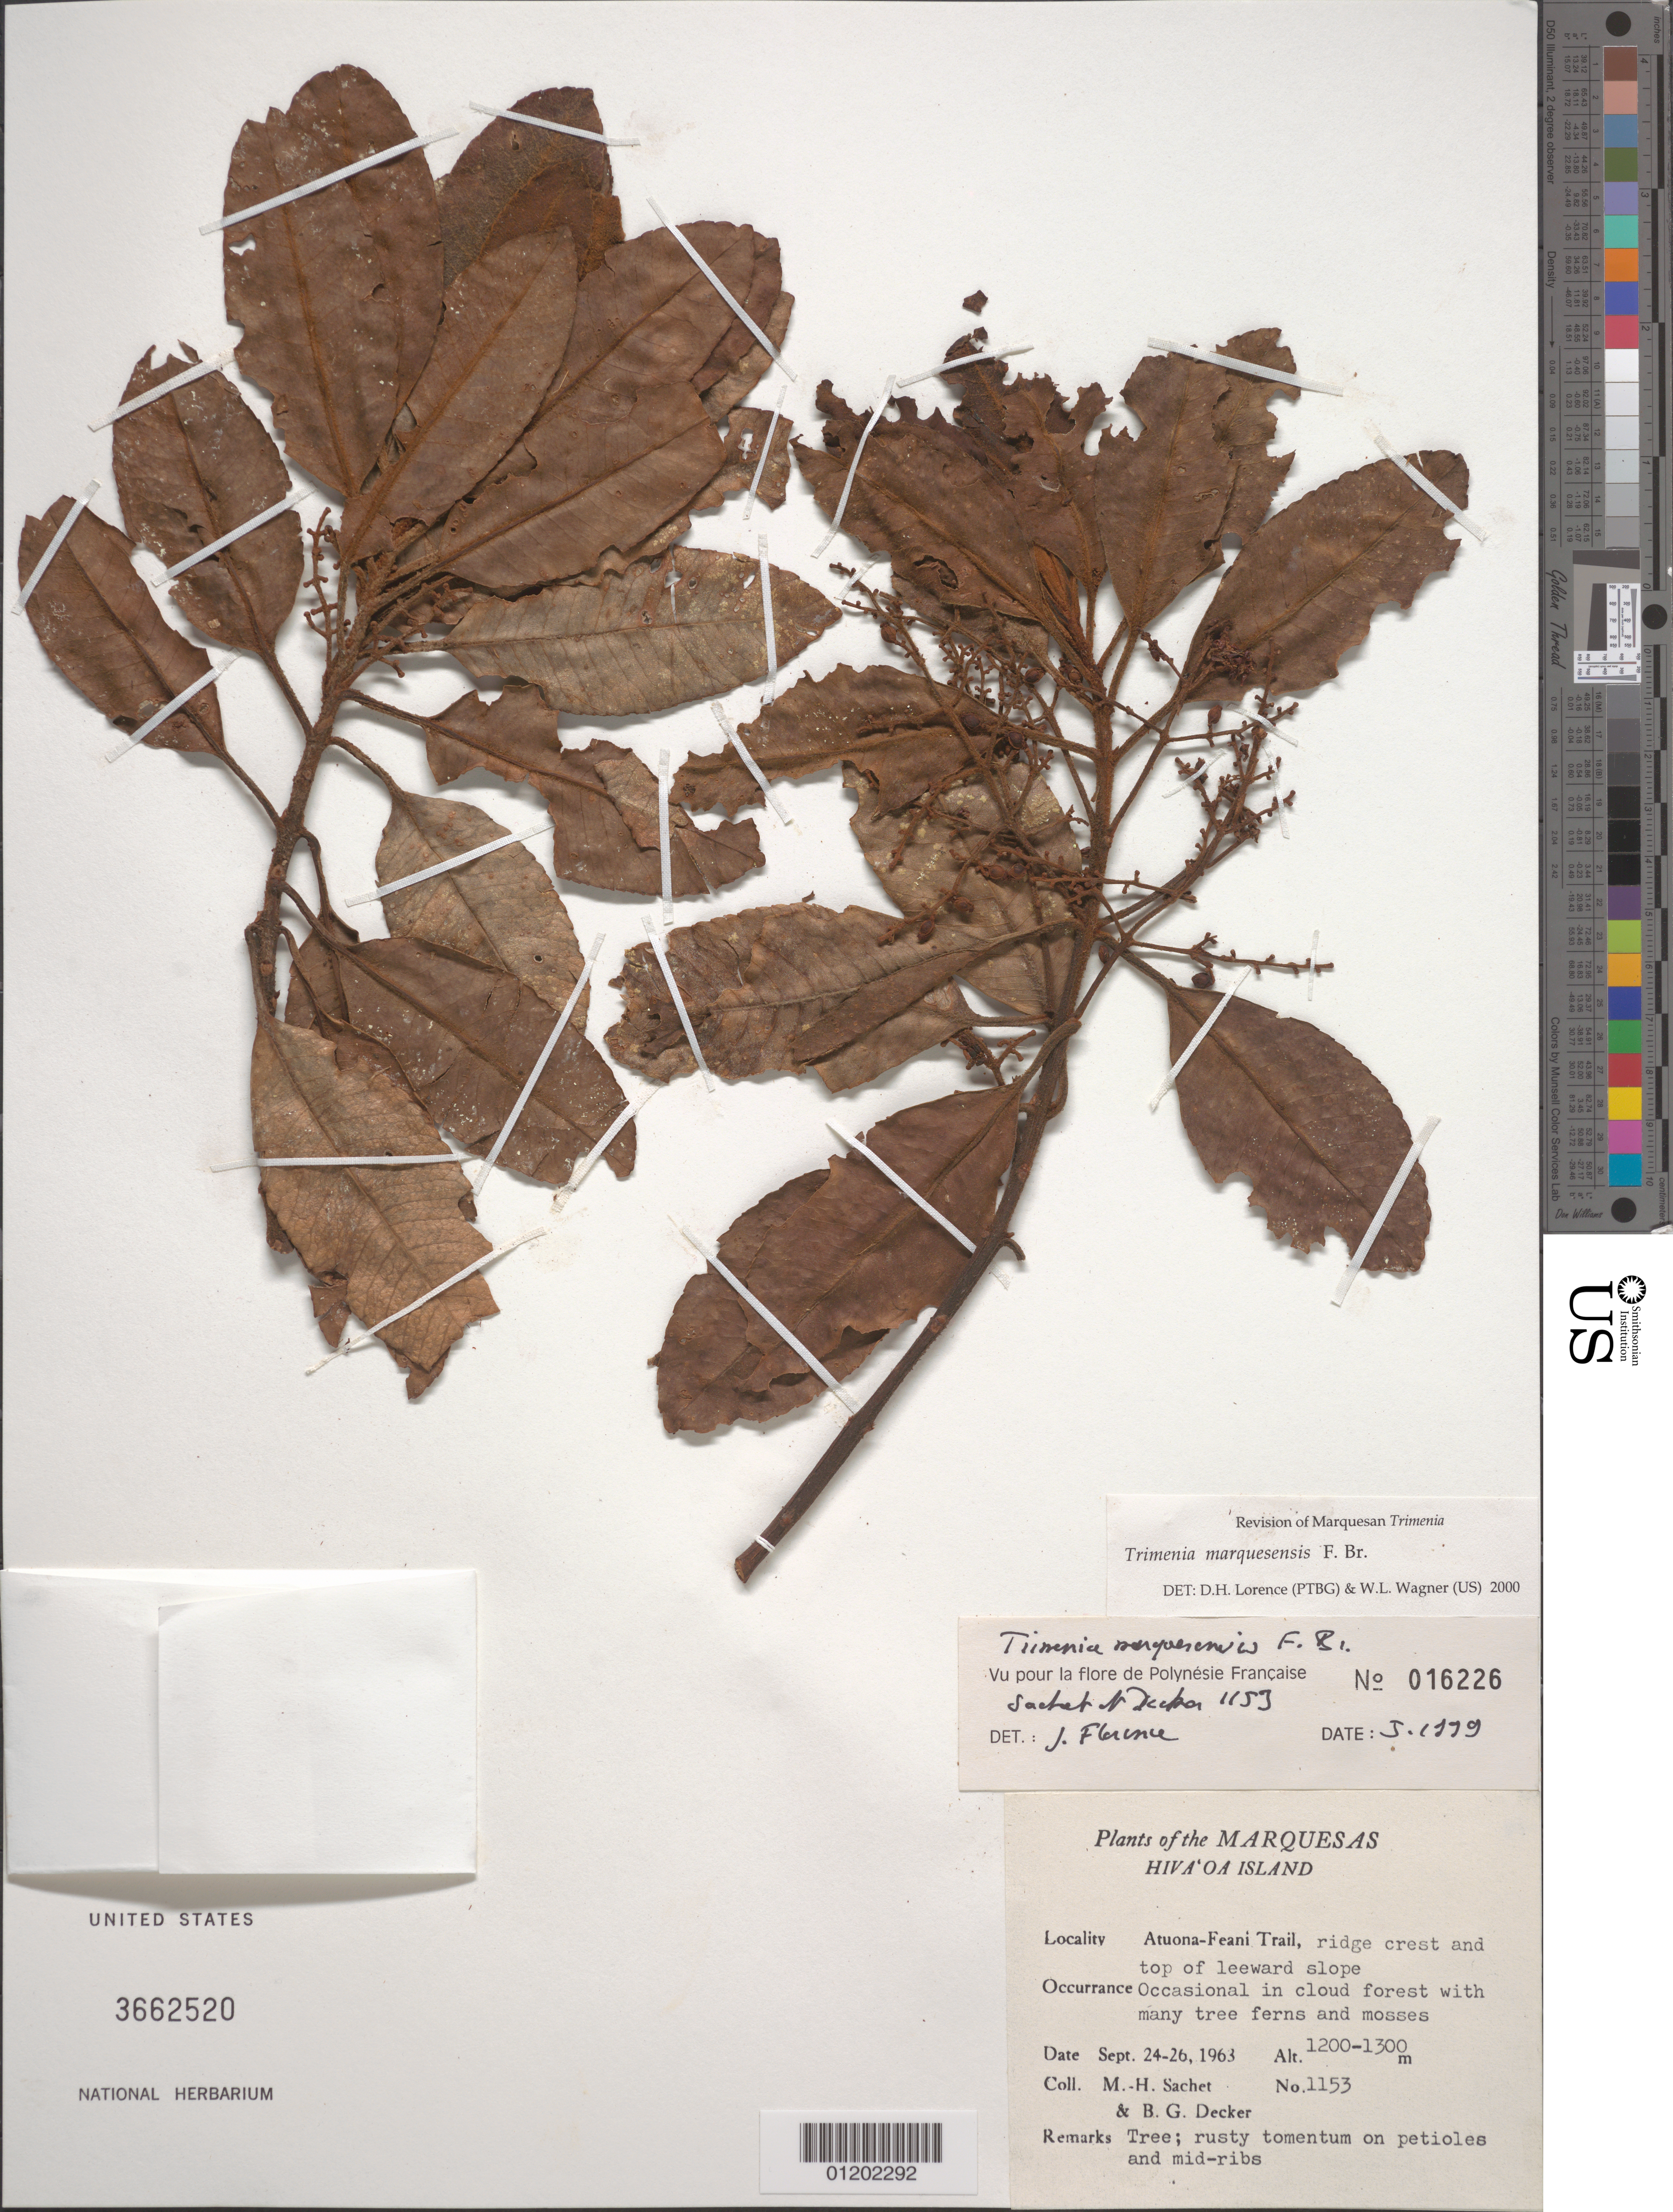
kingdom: Plantae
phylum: Tracheophyta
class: Magnoliopsida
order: Austrobaileyales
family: Trimeniaceae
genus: Trimenia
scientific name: Trimenia marquesensis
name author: F. Br.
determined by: Lorence, David H.; Wagner, W. H.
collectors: M.-H. Sachet & B. G. Decker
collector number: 1153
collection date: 1963-09-24/1963-09-26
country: French Polynesia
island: Hiva Oa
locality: Atuona-Feani Trail, crest of ridge and top of leeward slope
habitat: Occasional in cloud forest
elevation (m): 1200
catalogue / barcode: US 3662520